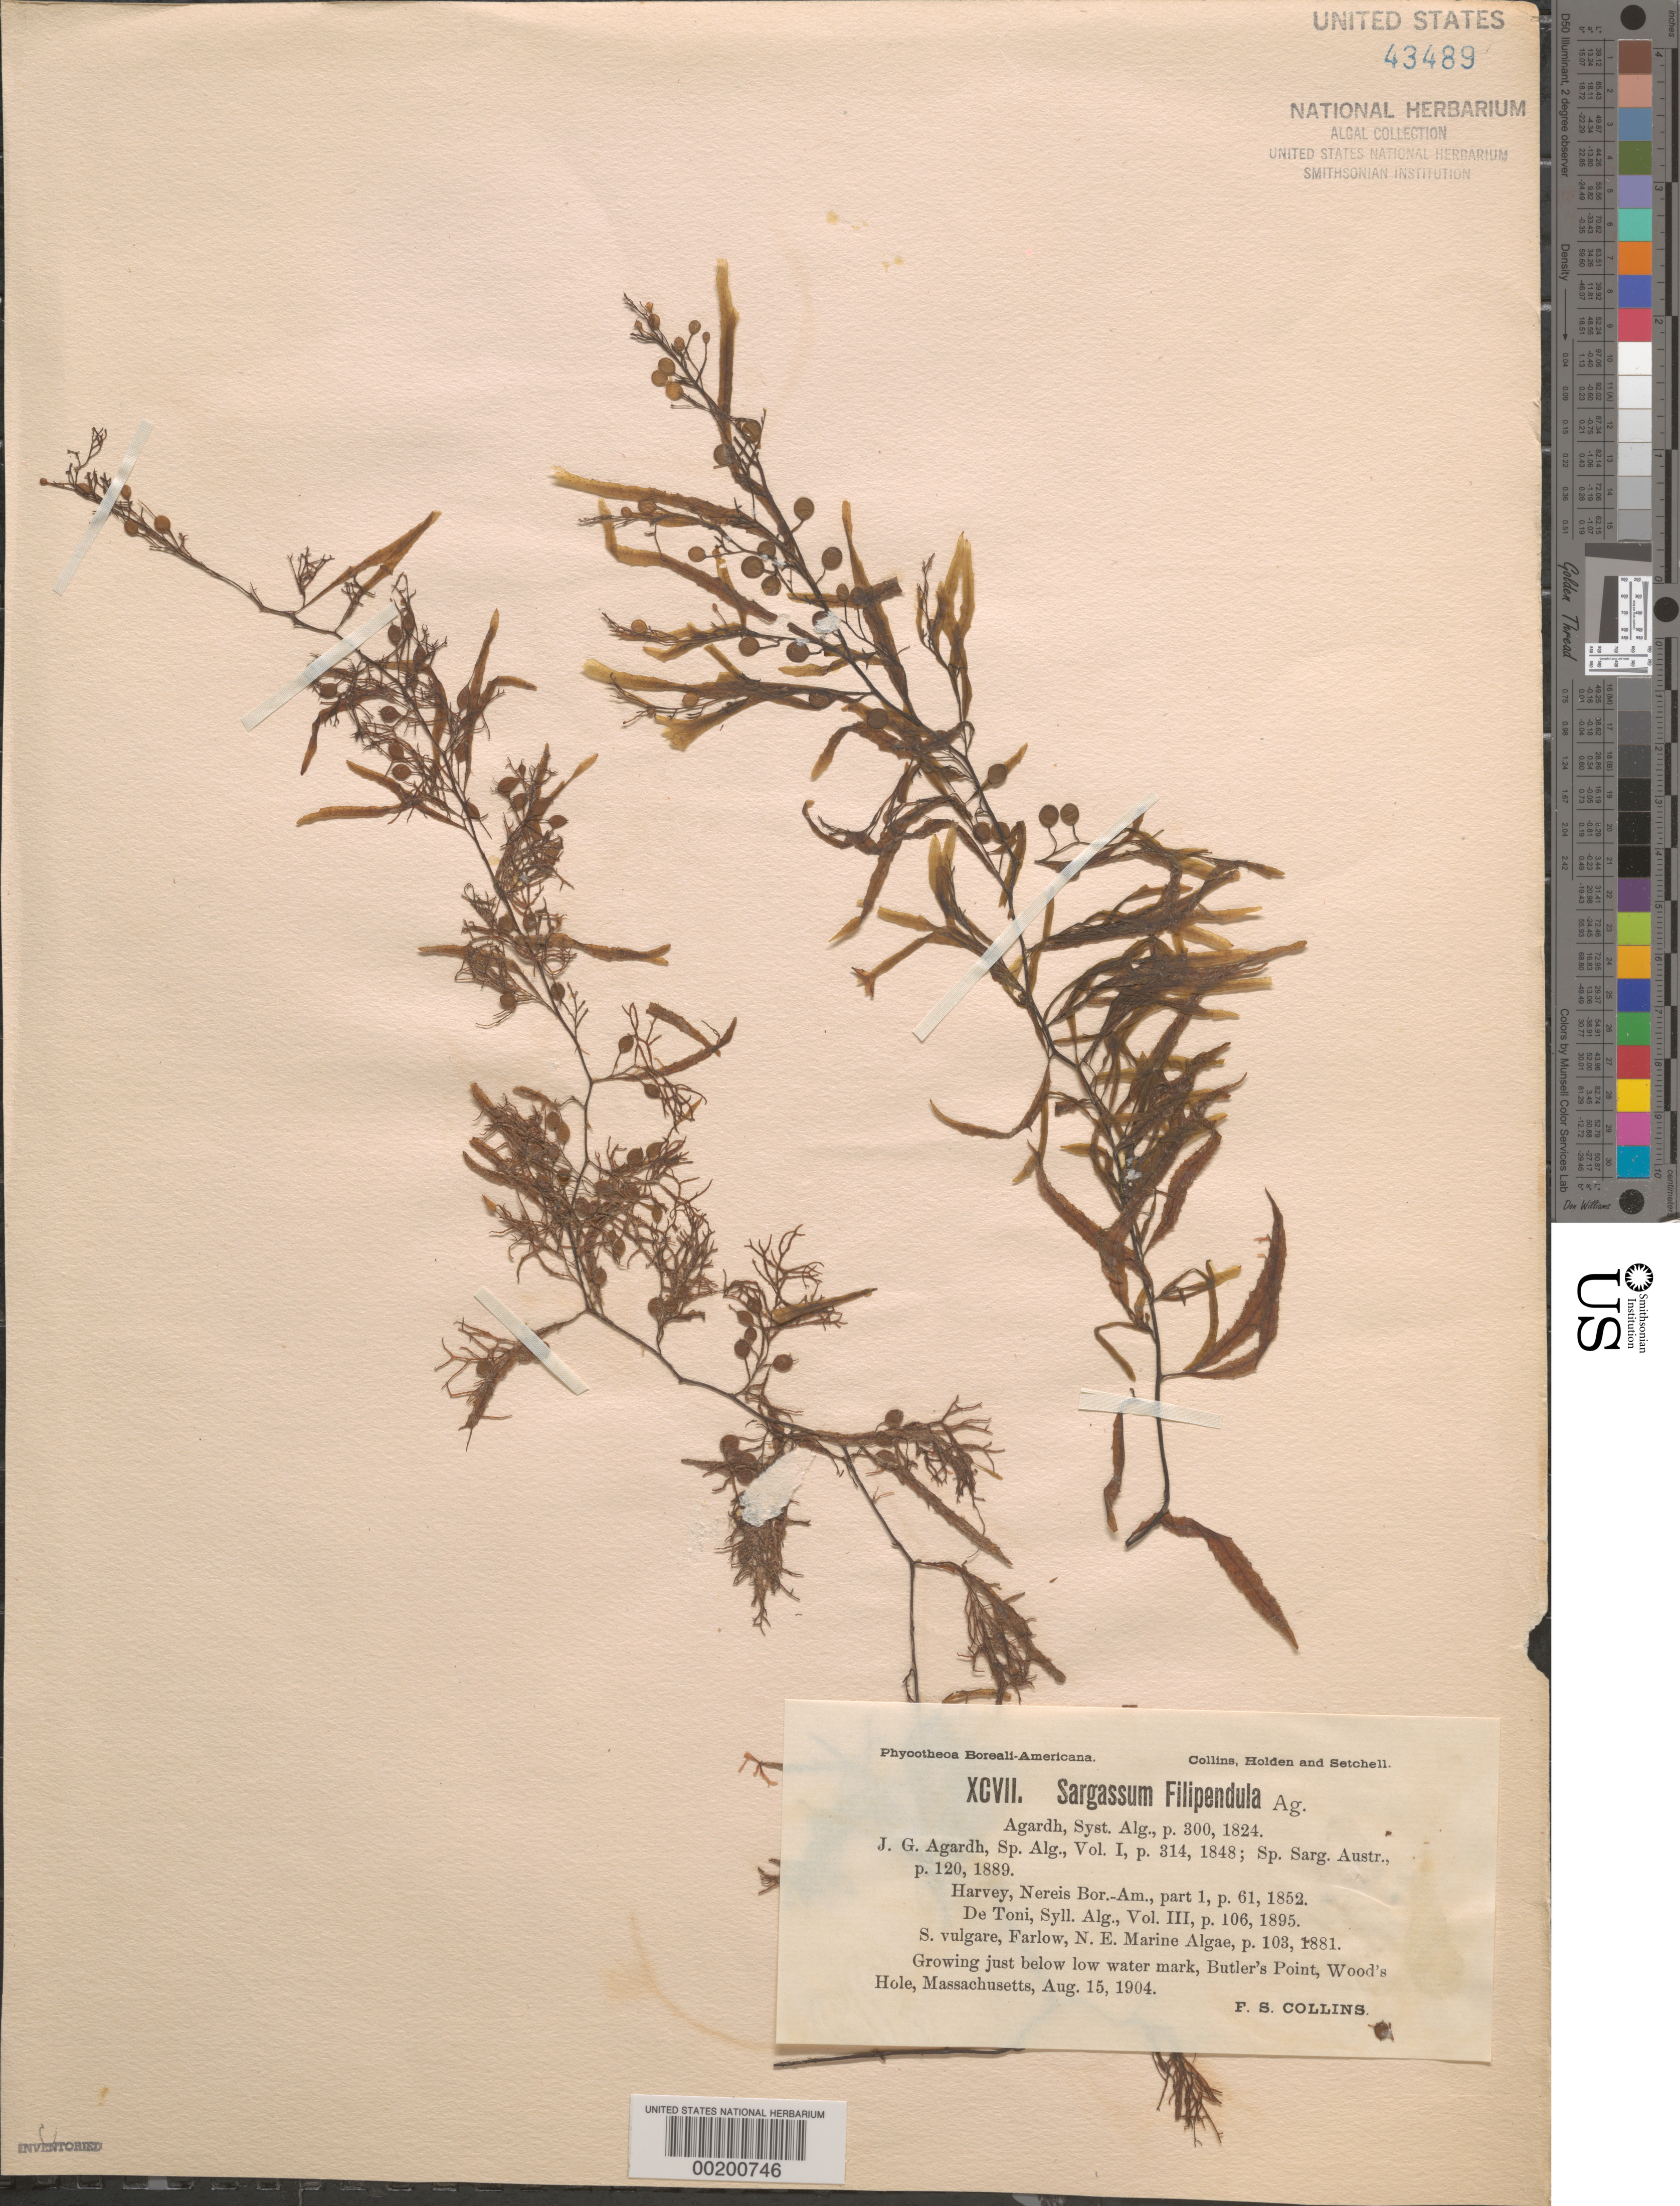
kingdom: Chromista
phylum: Ochrophyta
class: Phaeophyceae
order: Fucales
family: Sargassaceae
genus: Sargassum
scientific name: Sargassum filipendula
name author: C. Agardh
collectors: F. Collins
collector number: PB-A Xcvii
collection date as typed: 15 Aug 1904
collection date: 1904-08-15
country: United States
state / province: Massachusetts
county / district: Barnstable County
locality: Woods Hole, Butler's Point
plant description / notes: Collins, Holden & Setchell, Phycotheca Boreali-Americana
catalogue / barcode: US 43489